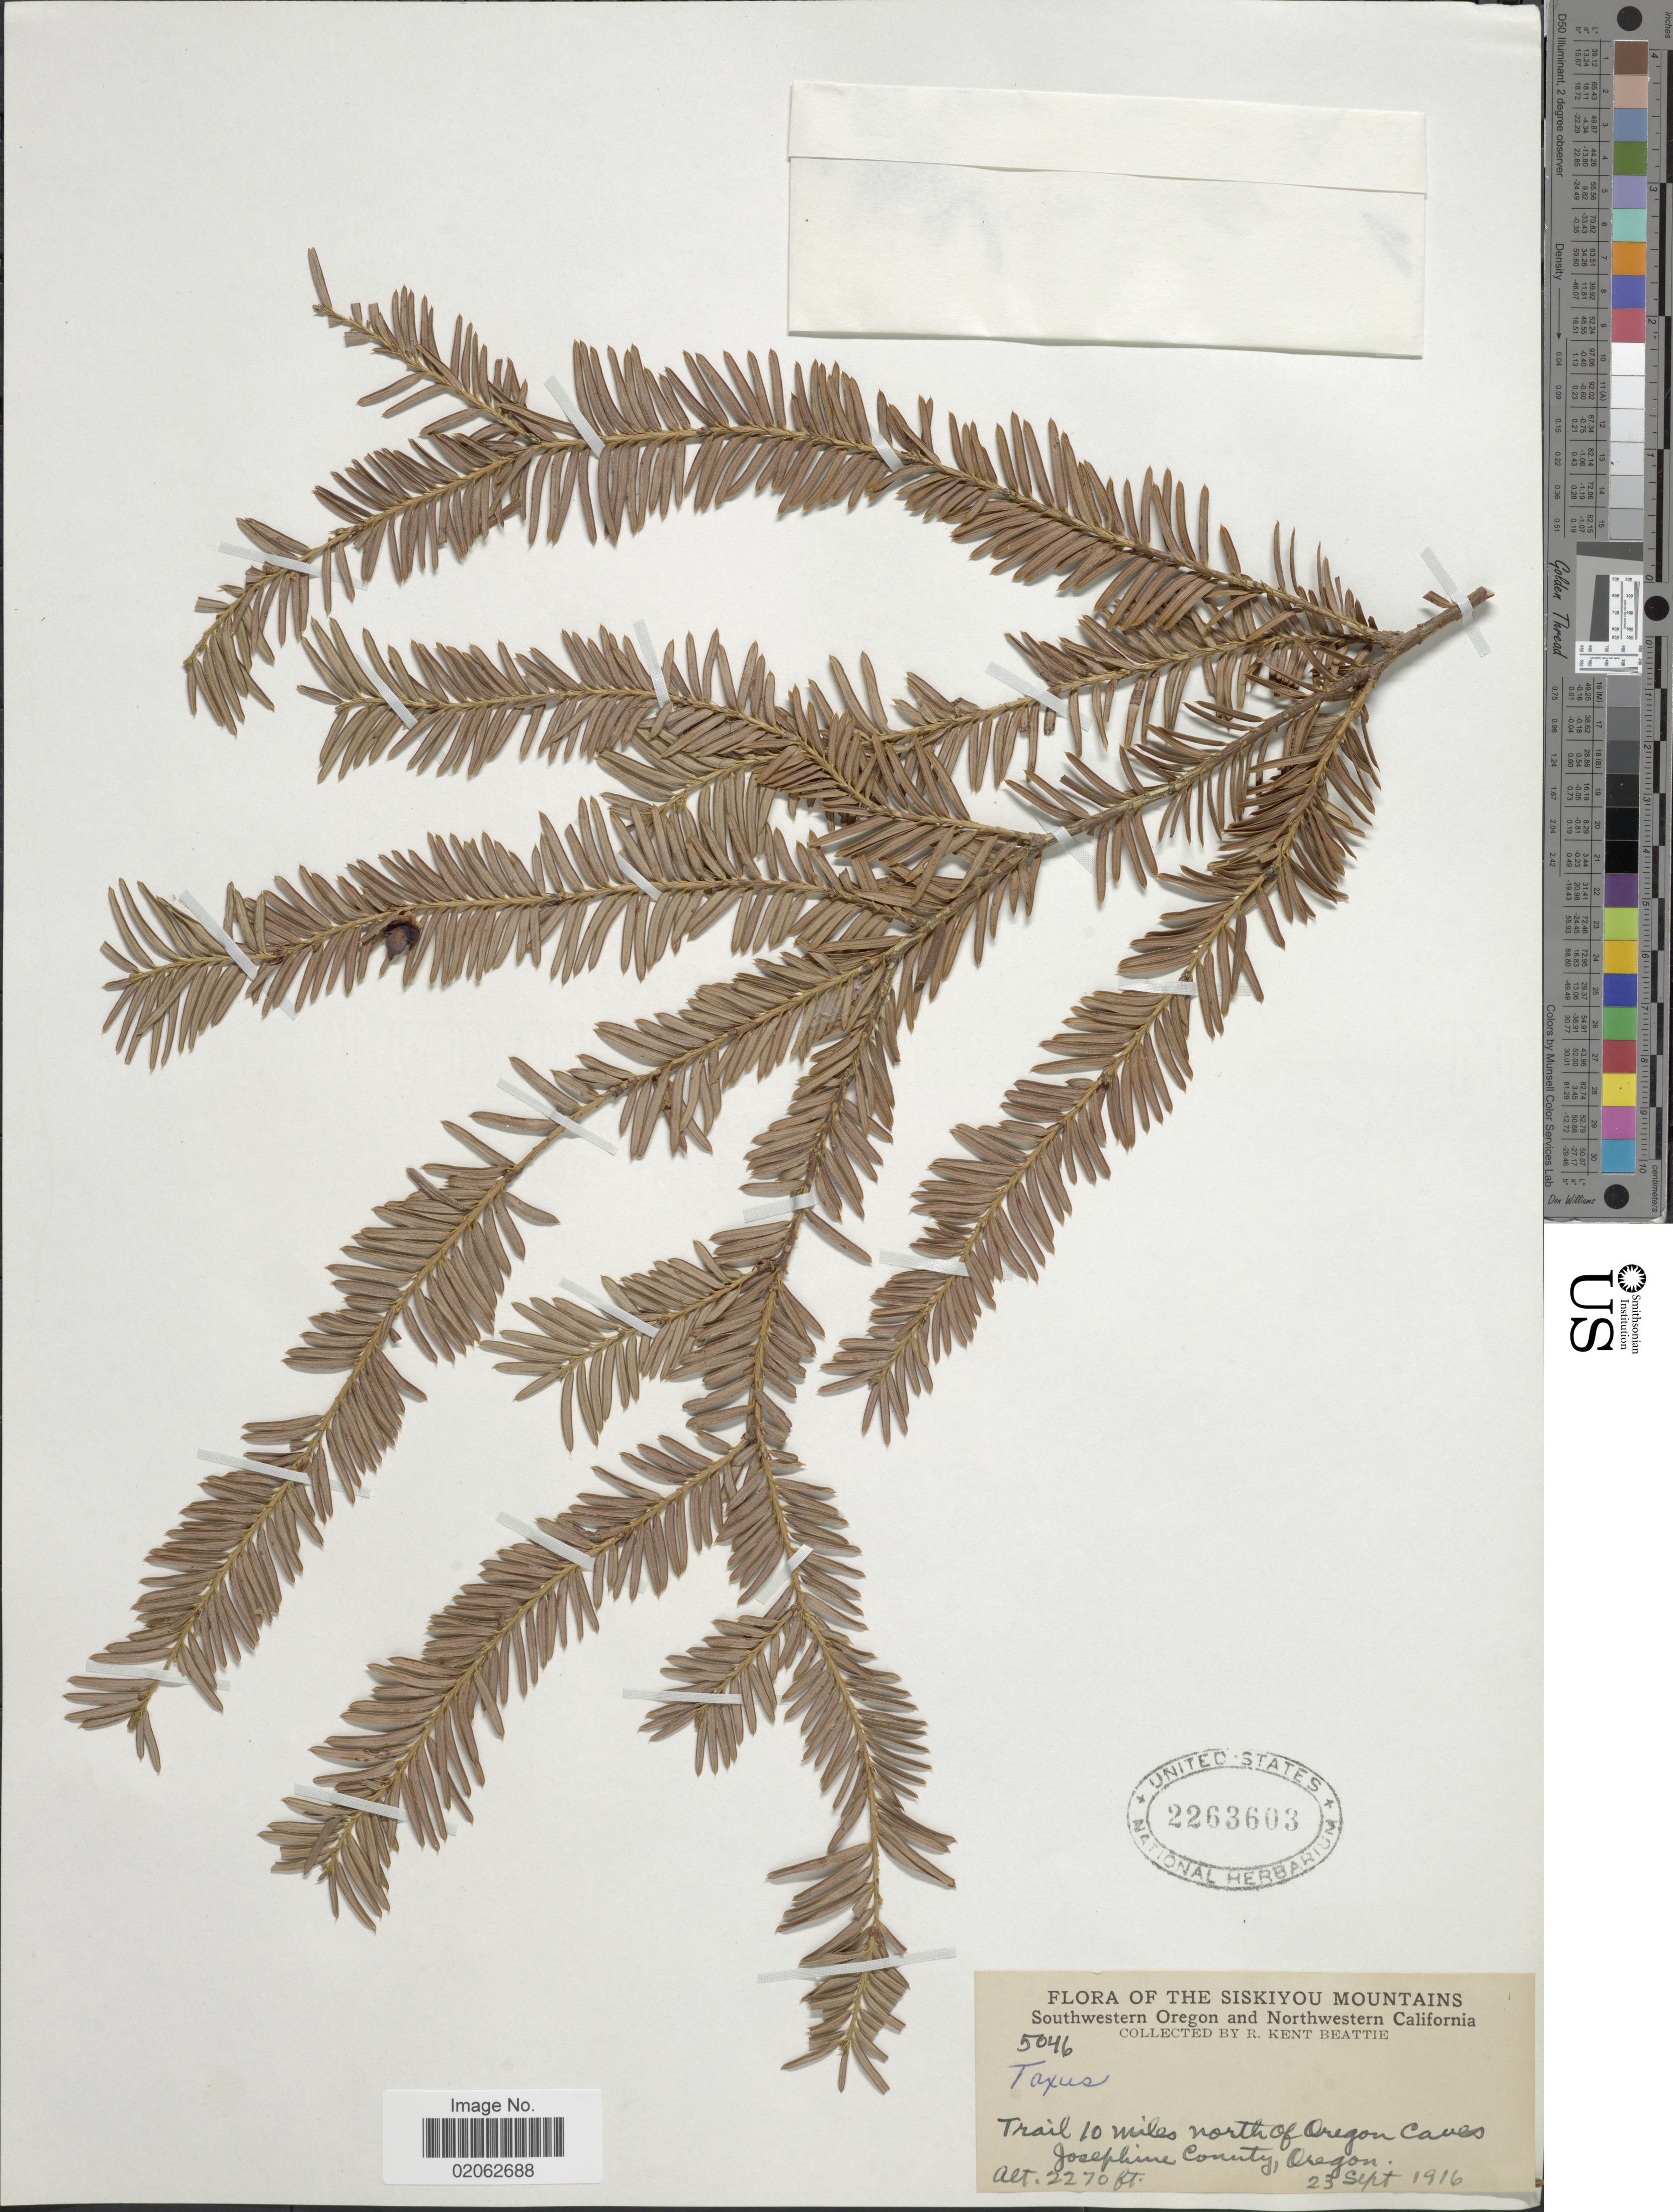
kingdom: Plantae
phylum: Tracheophyta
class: Pinopsida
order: Pinales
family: Taxaceae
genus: Taxus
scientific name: Taxus brevifolia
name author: Nutt.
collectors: R. K. Beattie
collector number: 5046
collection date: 1916-09-23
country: United States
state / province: Oregon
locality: The Siskiyou Mountains, Soiuthwestern Oregon, Trail 10 miles north of Oregon Caves, Josephine County, Oregon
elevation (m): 692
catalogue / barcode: US 2263603